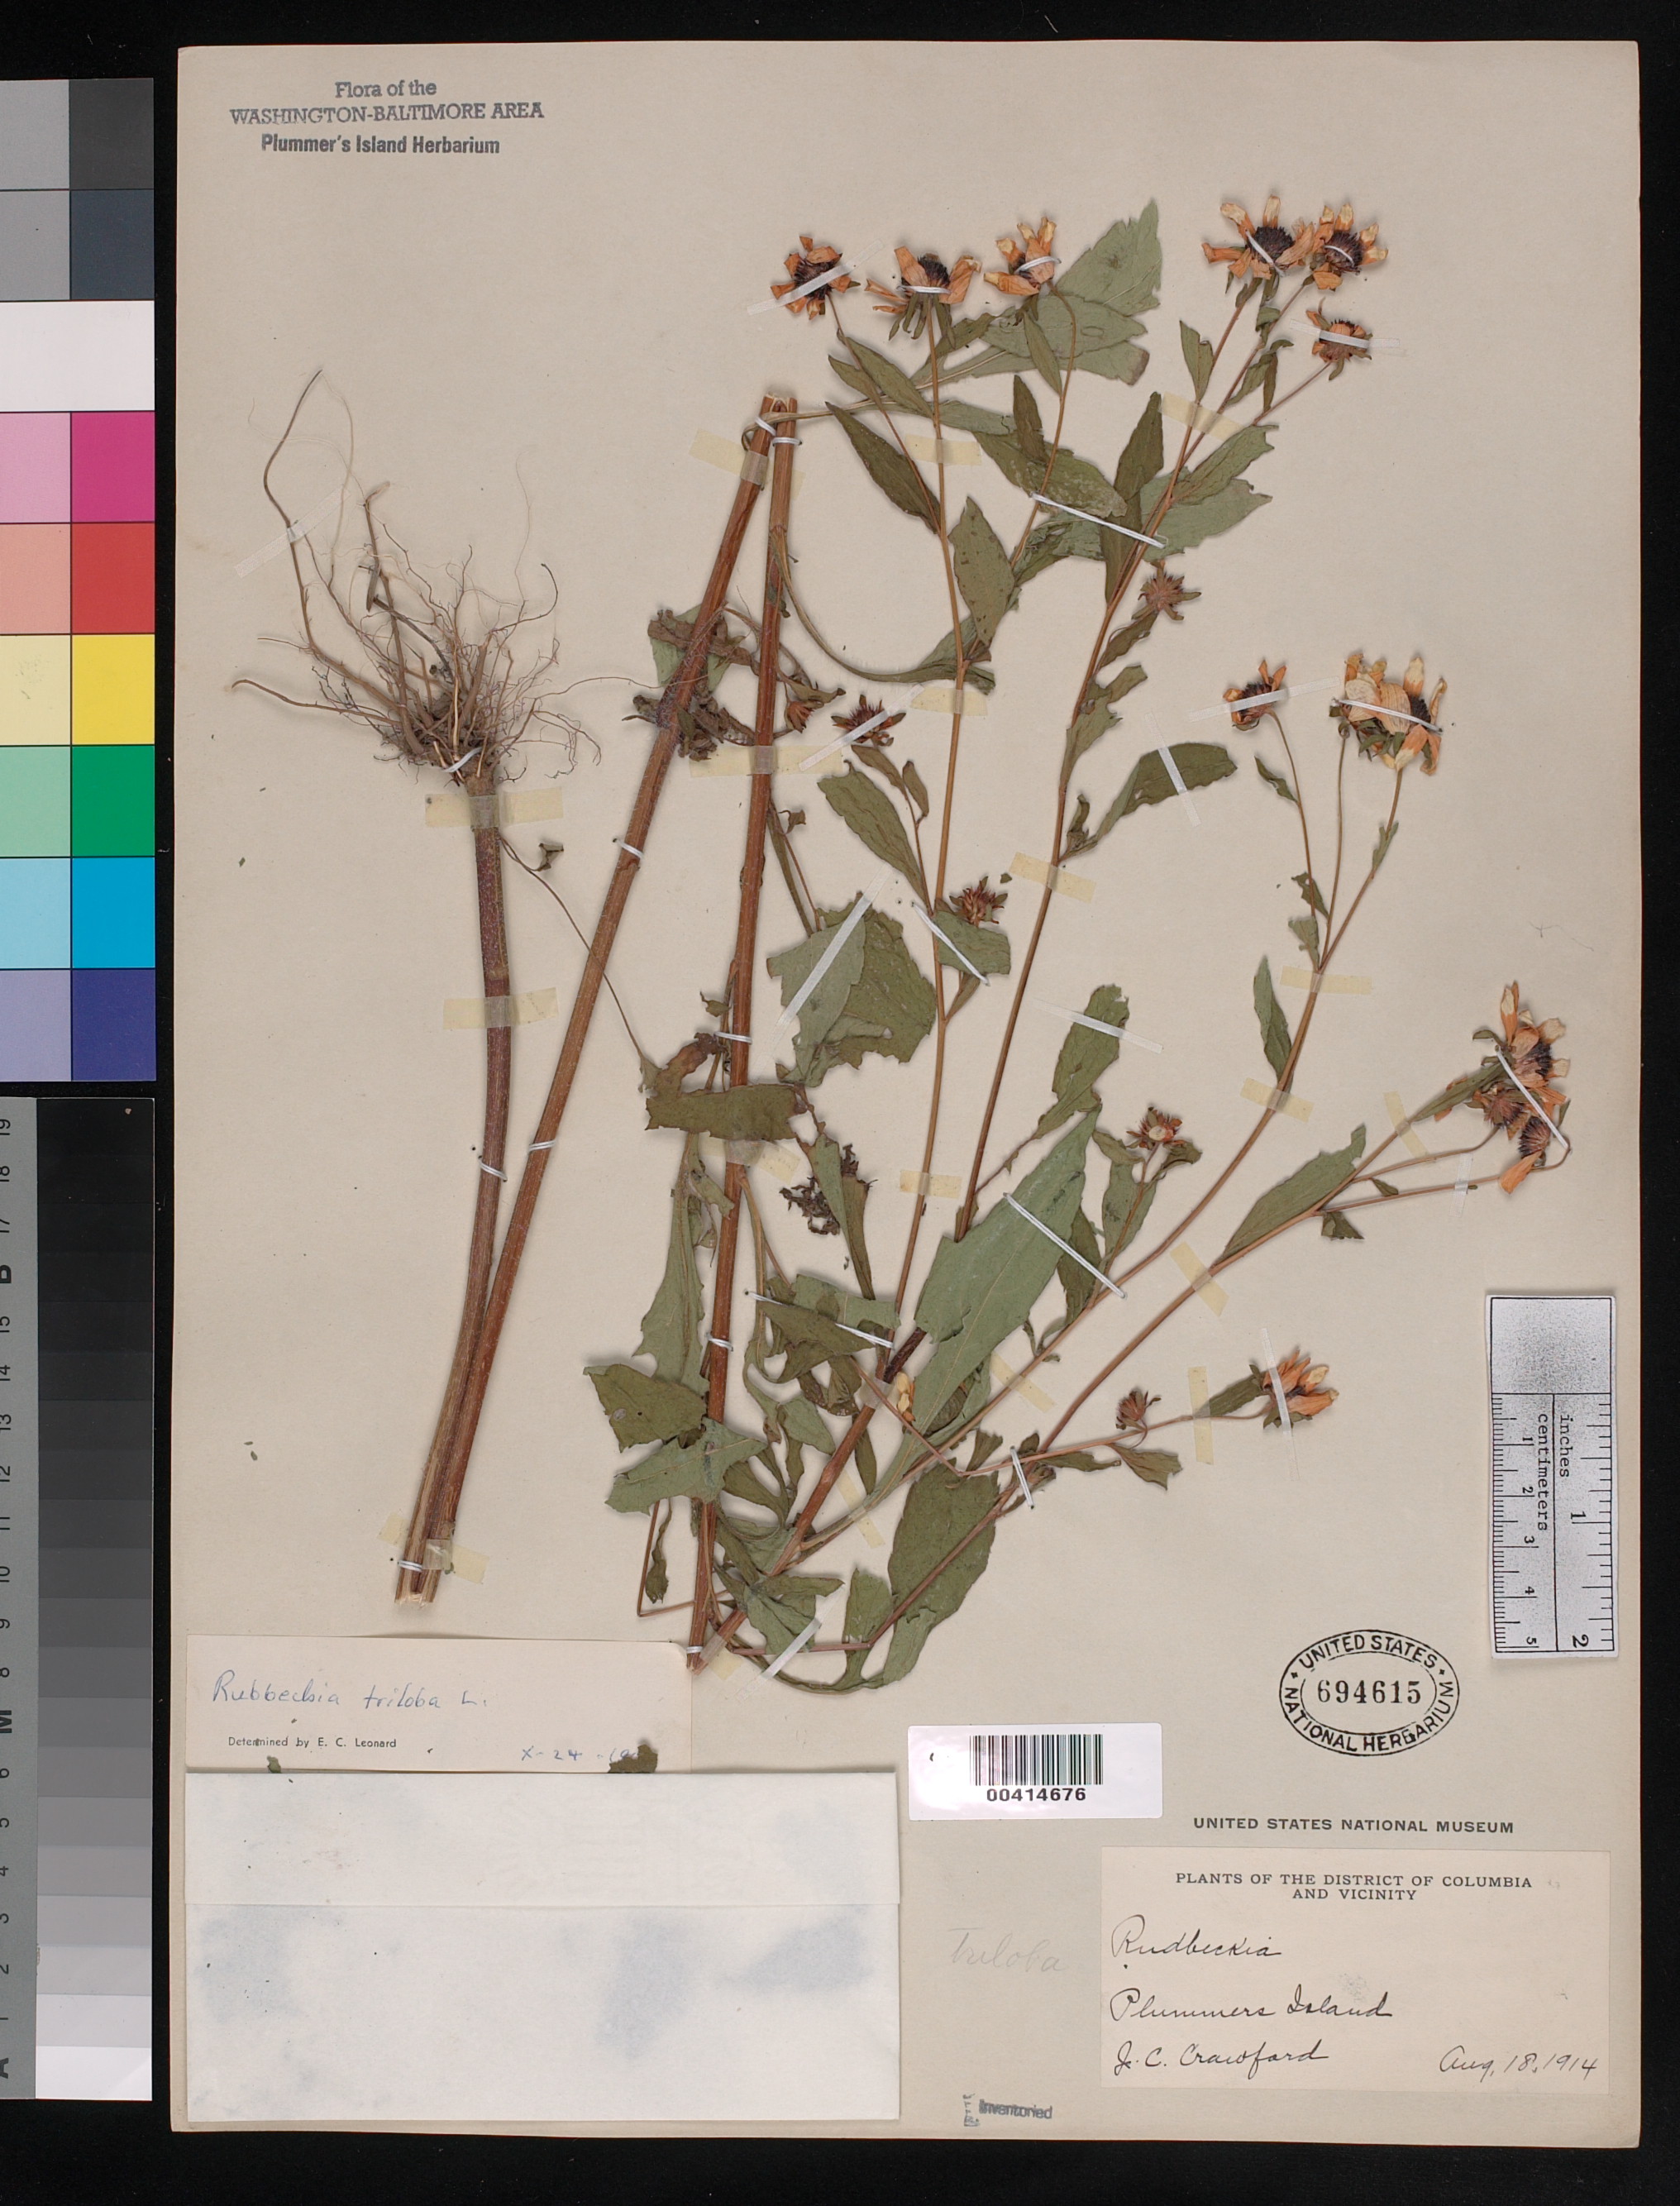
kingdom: Plantae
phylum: Tracheophyta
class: Magnoliopsida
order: Asterales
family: Asteraceae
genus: Rudbeckia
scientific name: Rudbeckia triloba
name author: L.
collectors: J. Crawford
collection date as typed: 18 Aug 1914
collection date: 1914-08-18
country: United States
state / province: Maryland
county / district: Montgomery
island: Plummers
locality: Plummer's Island C. & O. Canal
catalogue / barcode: US 694615